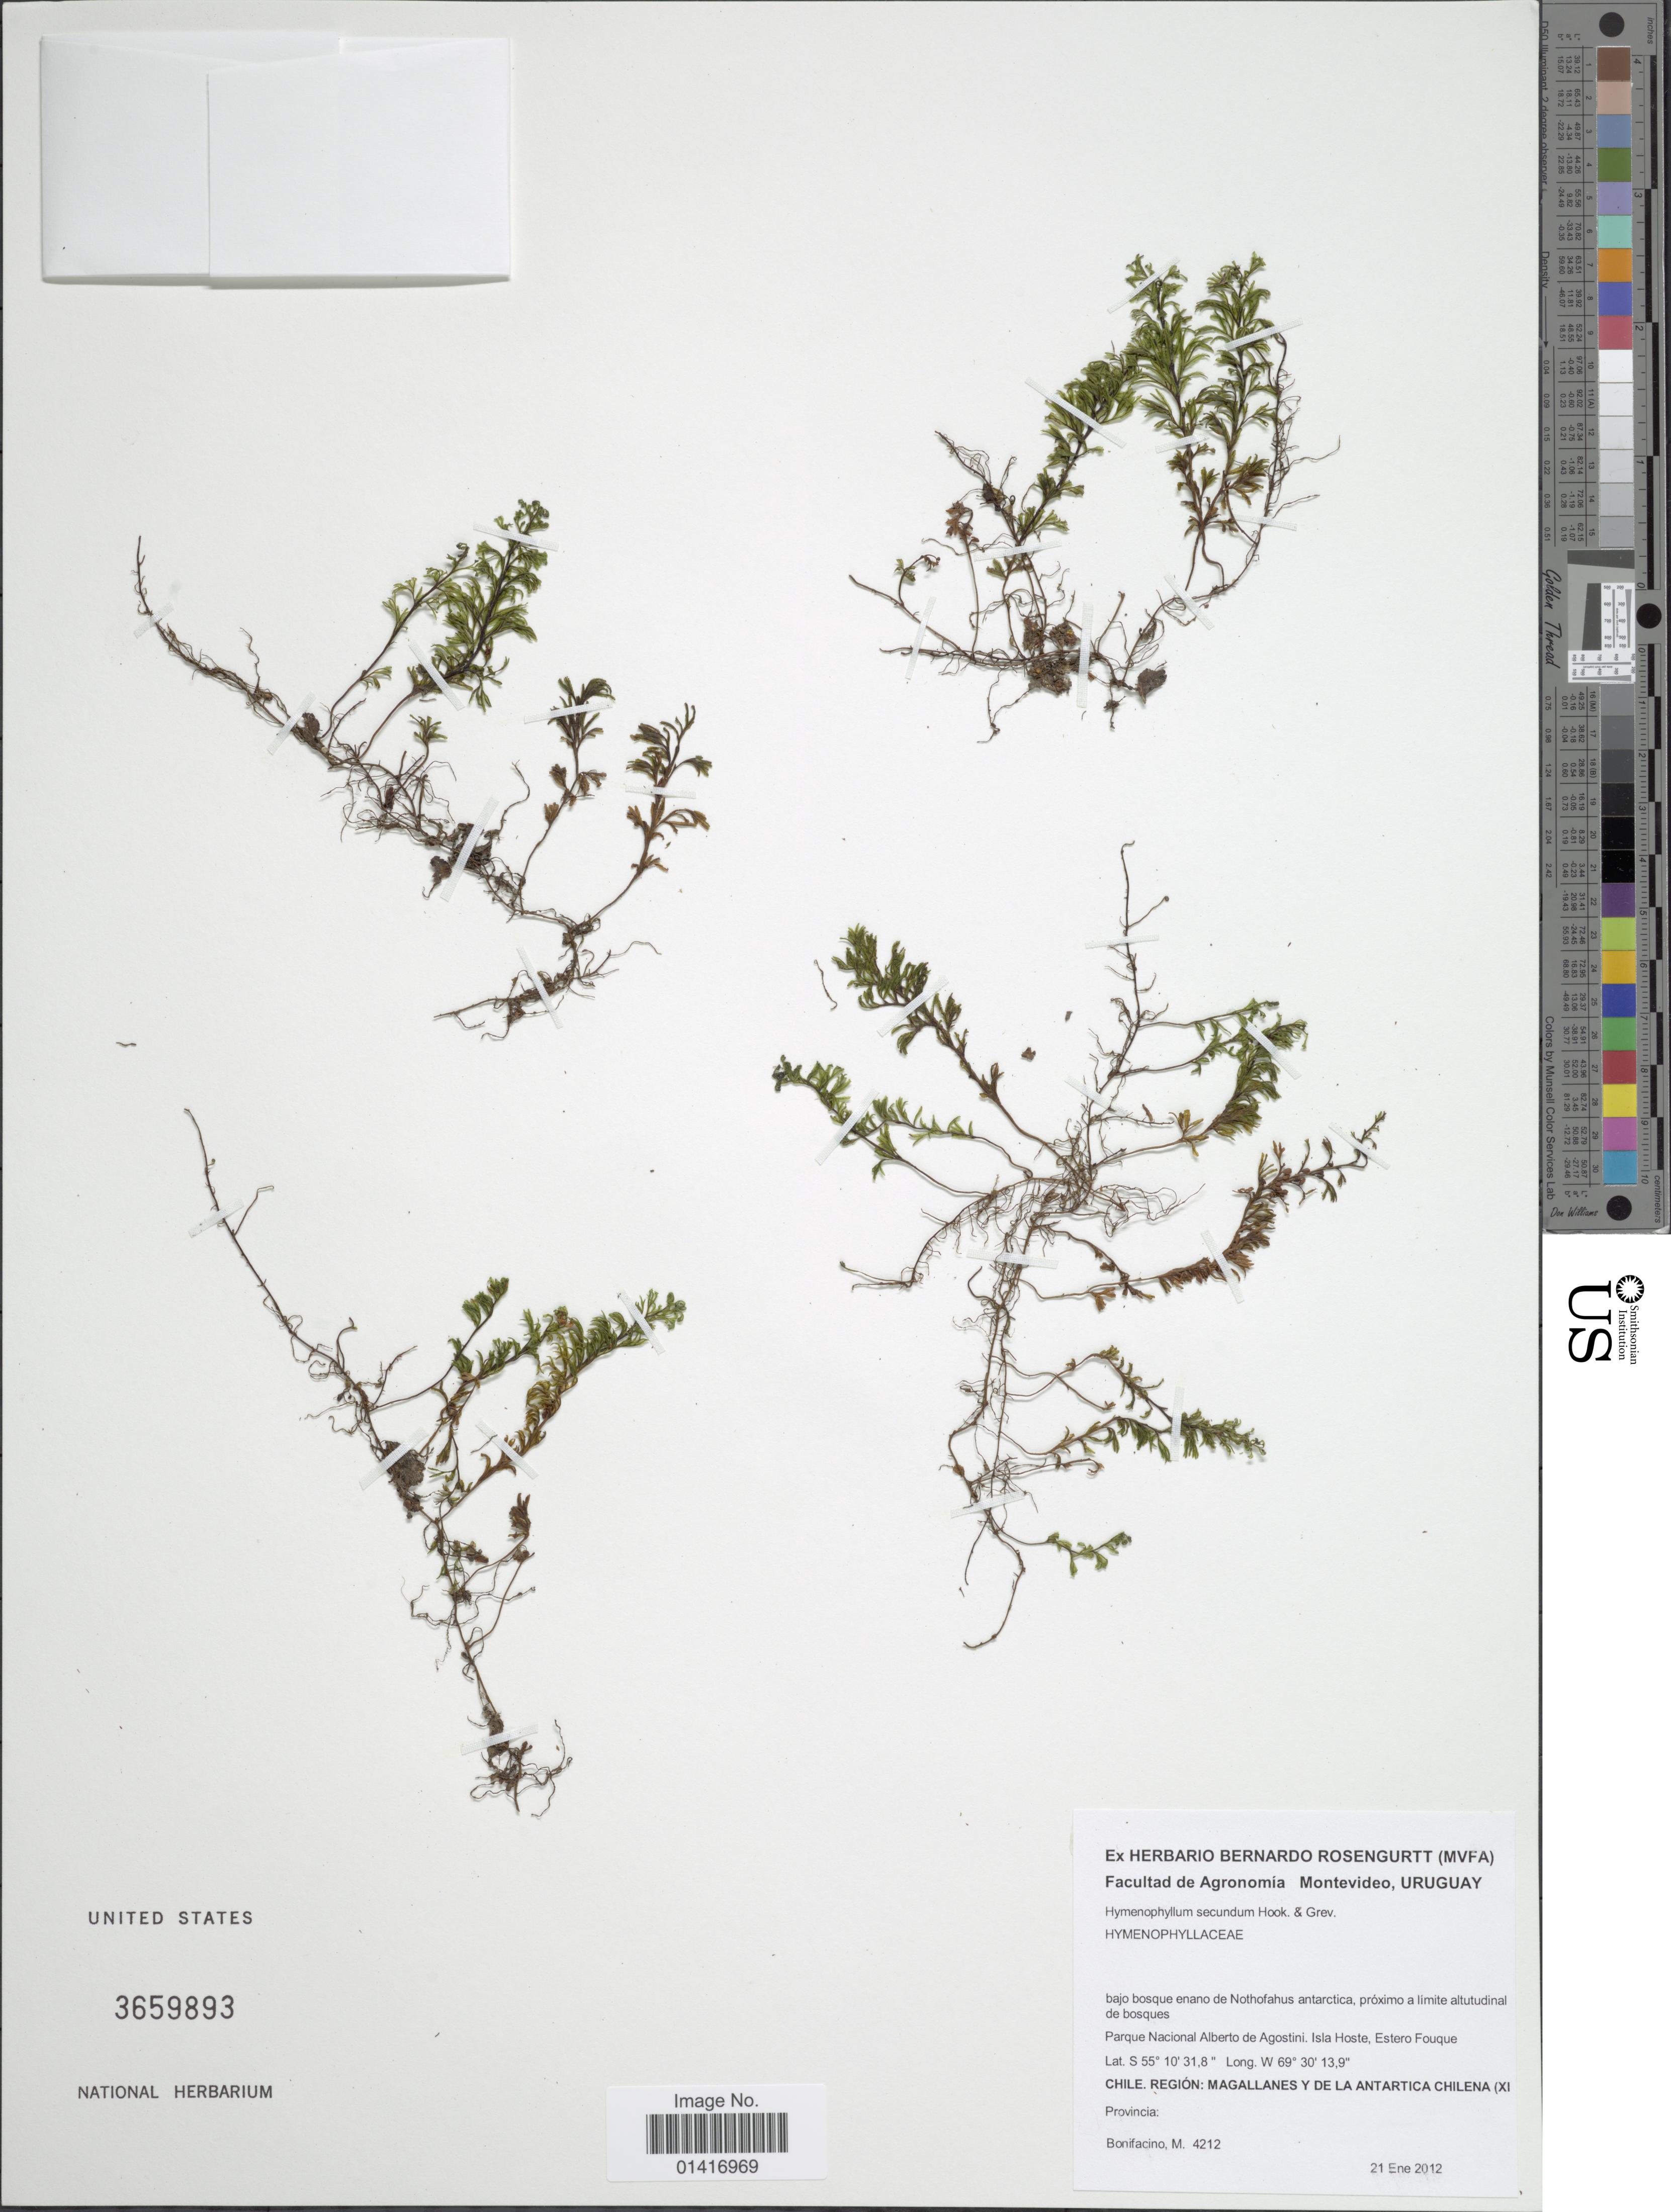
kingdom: Plantae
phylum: Tracheophyta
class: Polypodiopsida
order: Hymenophyllales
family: Hymenophyllaceae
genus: Hymenophyllum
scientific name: Hymenophyllum secundum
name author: Hook. & Grev.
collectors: M. Bonifacino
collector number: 4212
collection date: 2012-01-21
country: Chile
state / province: Magallanes y de la Antártica Chilena (XII)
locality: Baja bosque enano de Nothofahus antartica, Próximo a limite altutudinal de bosques. Parque Nacional Alberto de Agostini, Isla Hoeste, Estero Fouque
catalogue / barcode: US 3659893